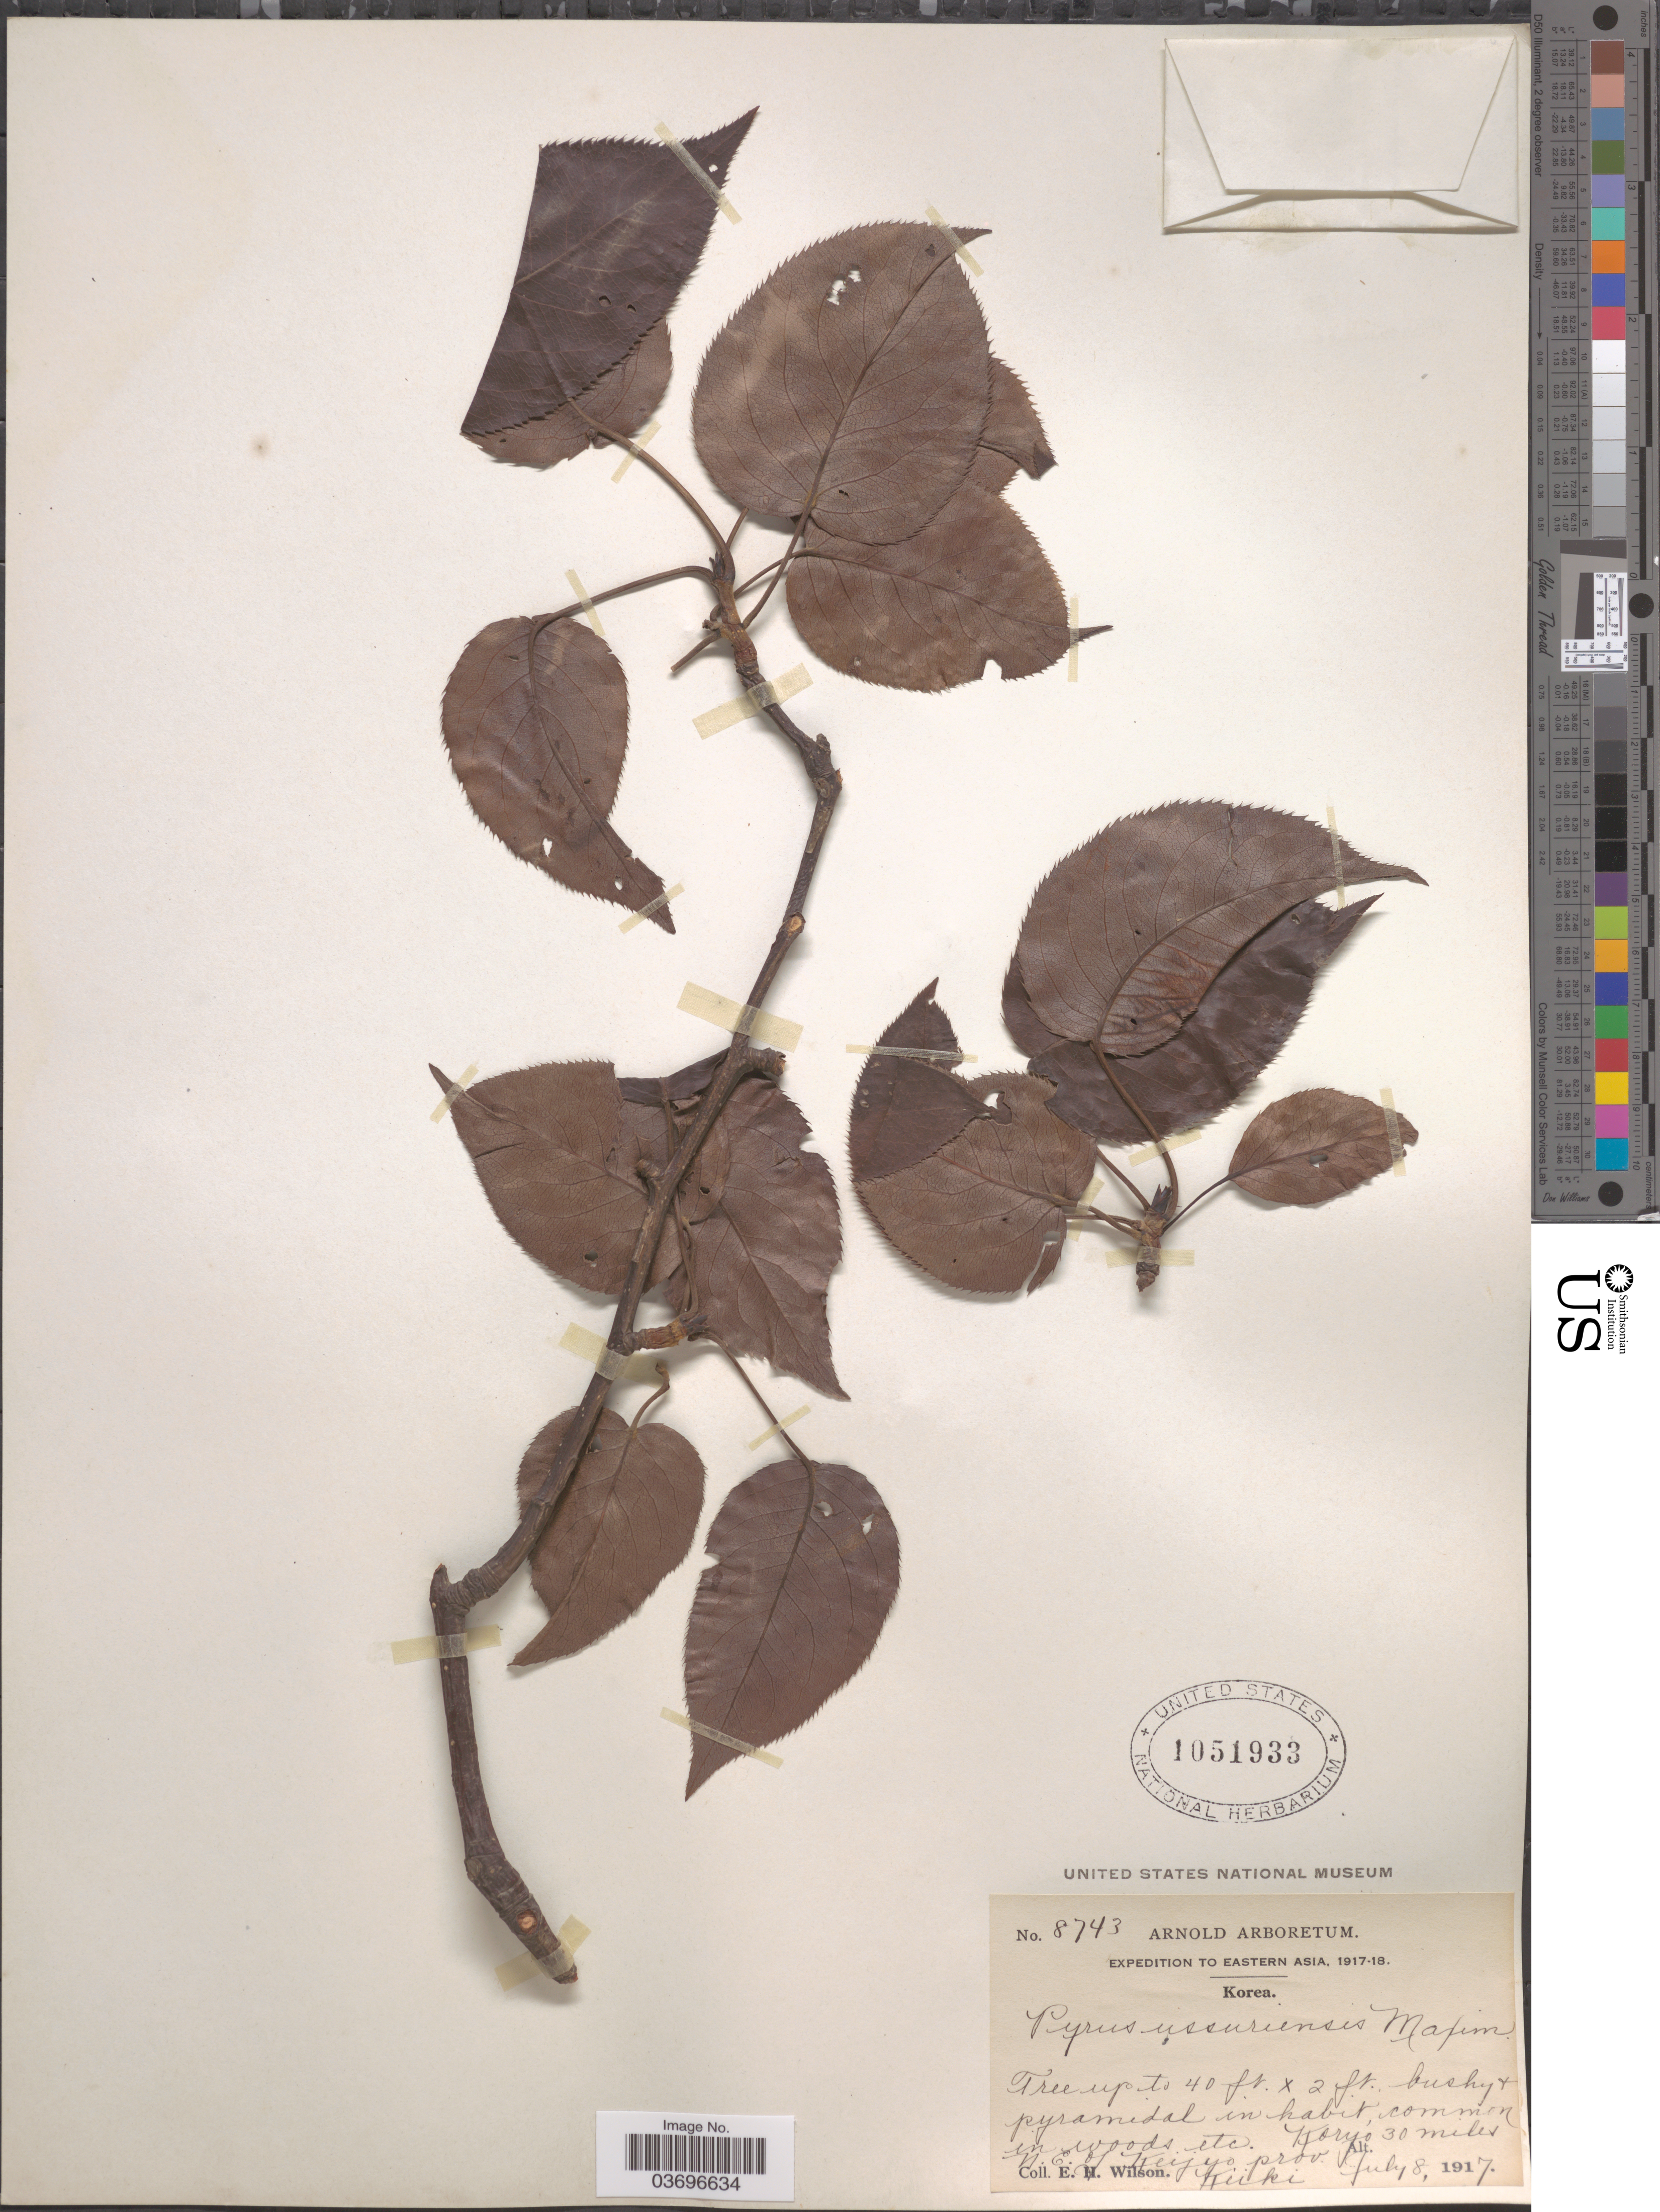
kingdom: Plantae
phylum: Tracheophyta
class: Magnoliopsida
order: Rosales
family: Rosaceae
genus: Pyrus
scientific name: Pyrus ussuriensis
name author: Maxim.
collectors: E. Wilson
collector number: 8743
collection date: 1917-07-08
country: South Korea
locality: Koryo 30 miles N. E. of Keijyo prov.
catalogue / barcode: US 1051933